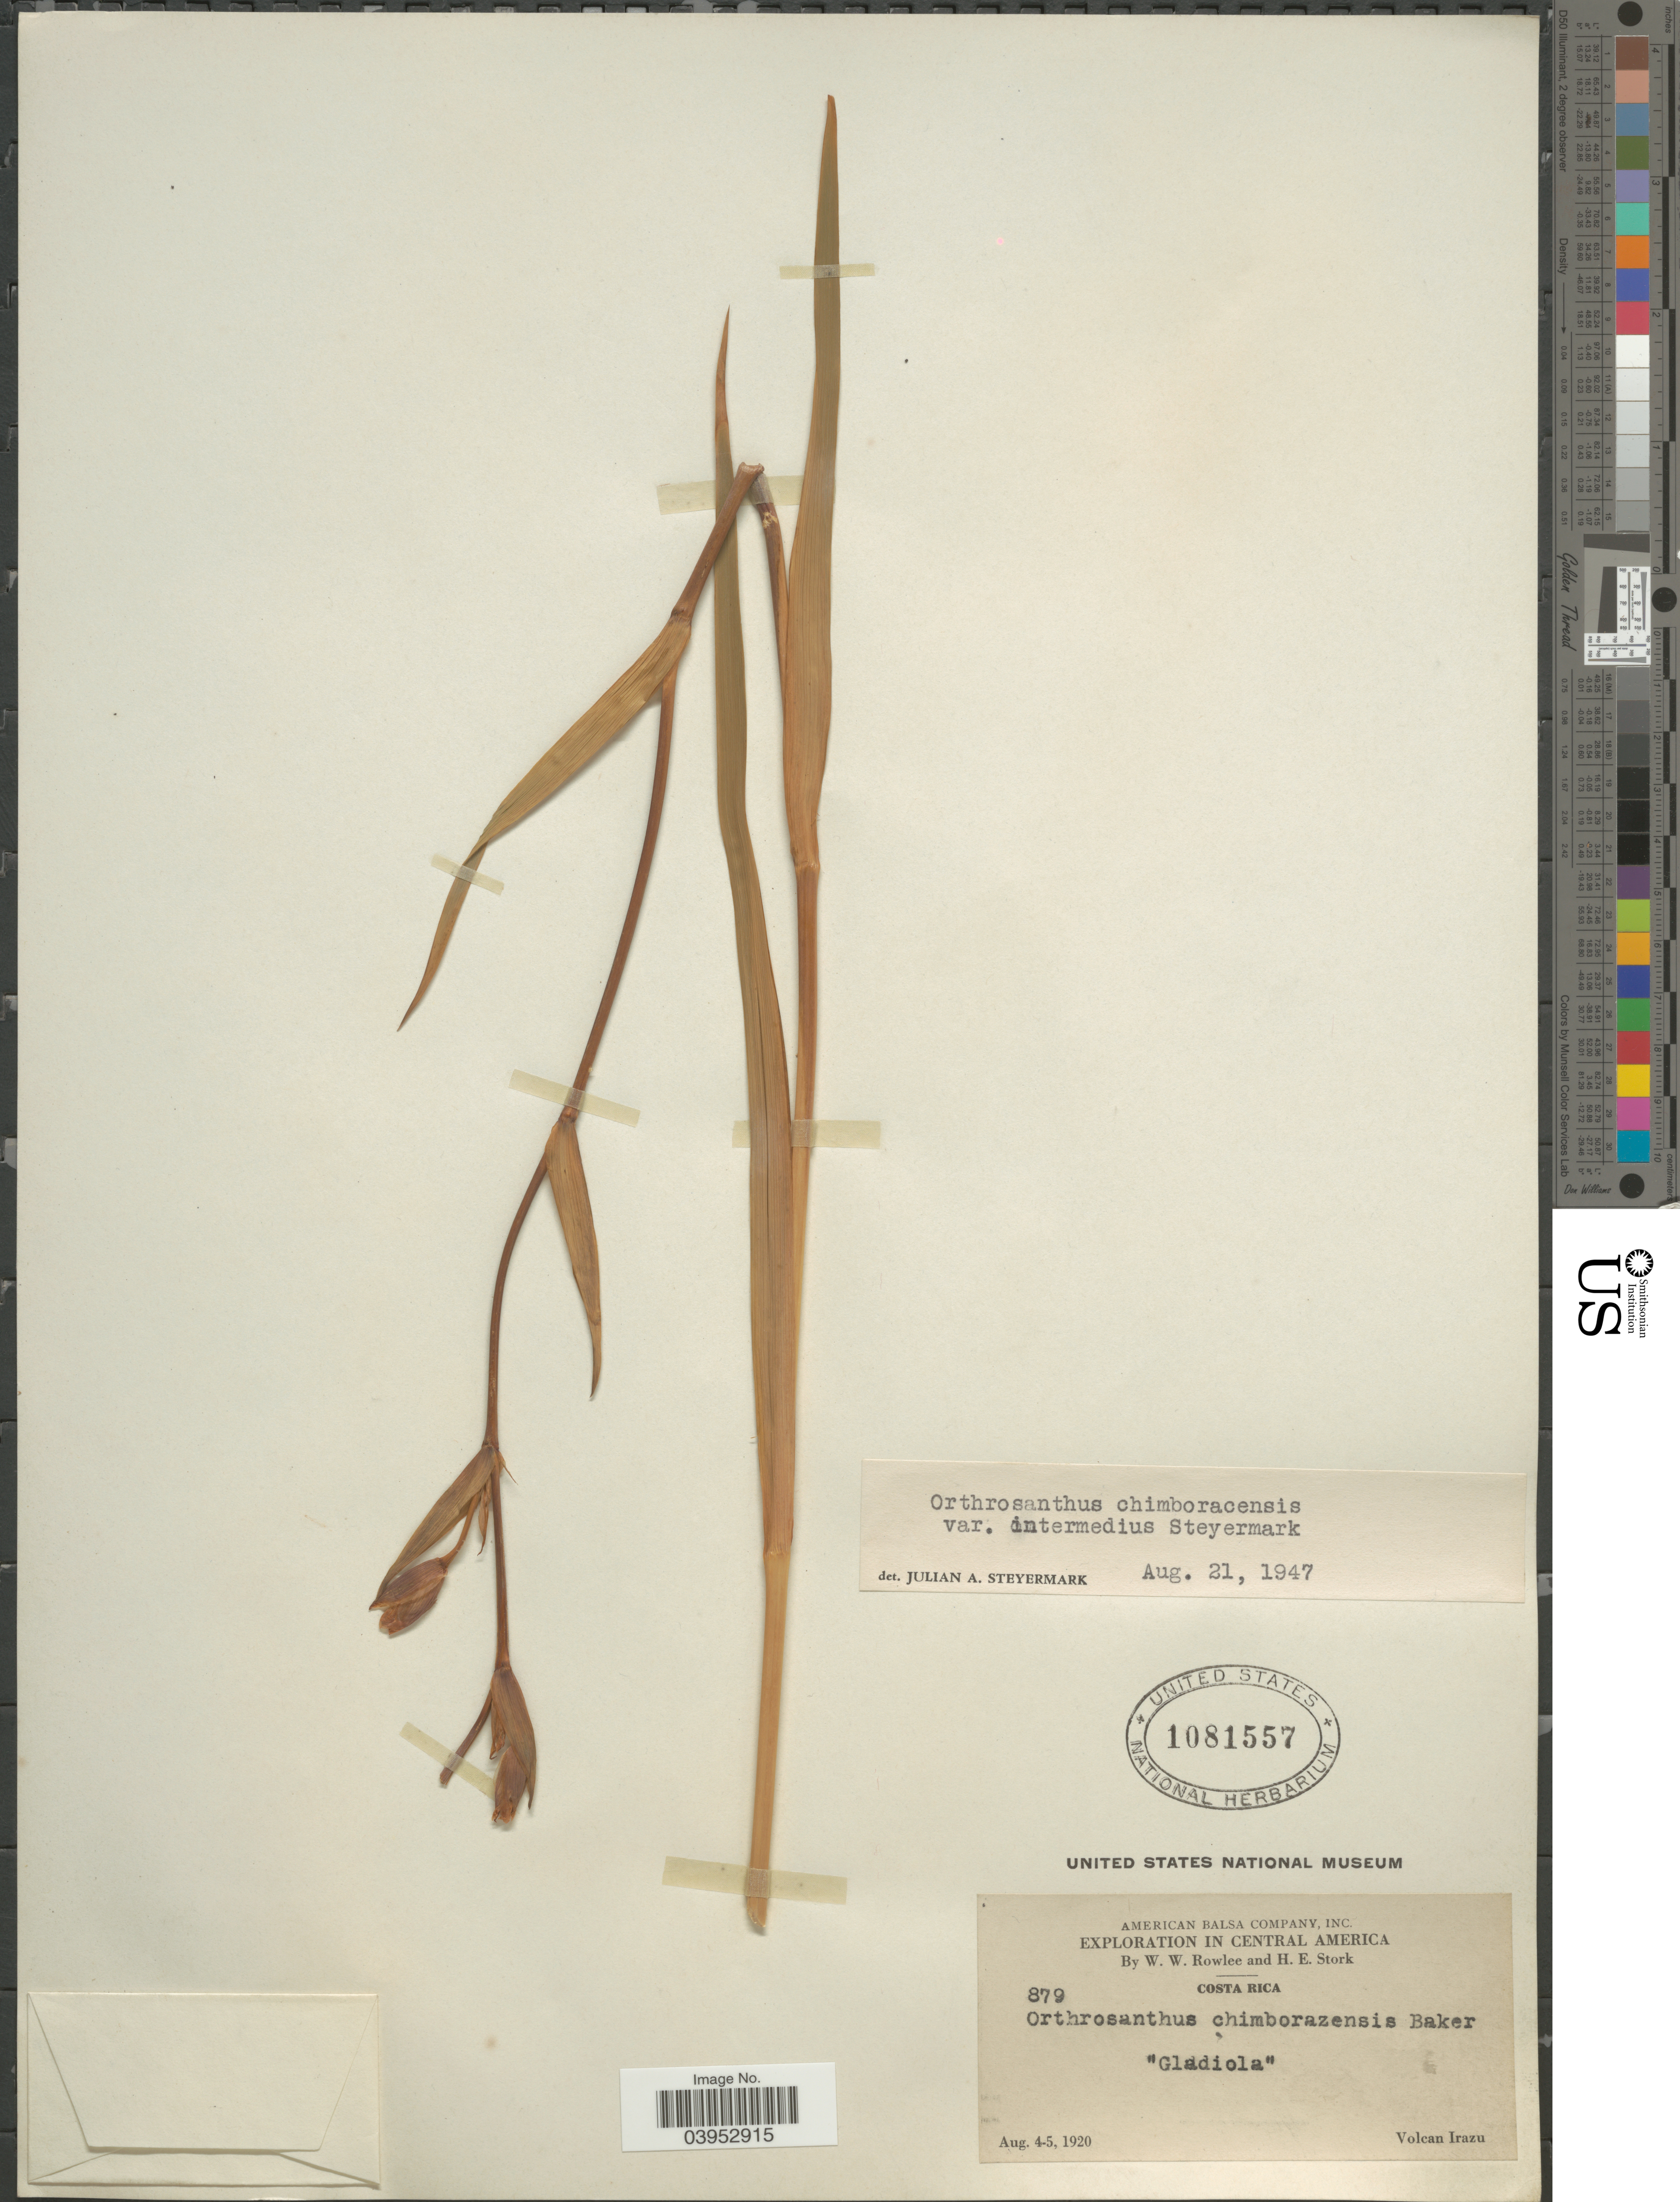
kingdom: Plantae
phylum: Tracheophyta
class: Liliopsida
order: Asparagales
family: Iridaceae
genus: Orthrosanthus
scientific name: Orthrosanthus chimboracensis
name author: (Kunth) Baker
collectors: W. W. Rowlee & H. E. Stork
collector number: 879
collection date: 1920-08-04/1920-08-05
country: Costa Rica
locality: Volcan Irazu.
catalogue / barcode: US 1081557